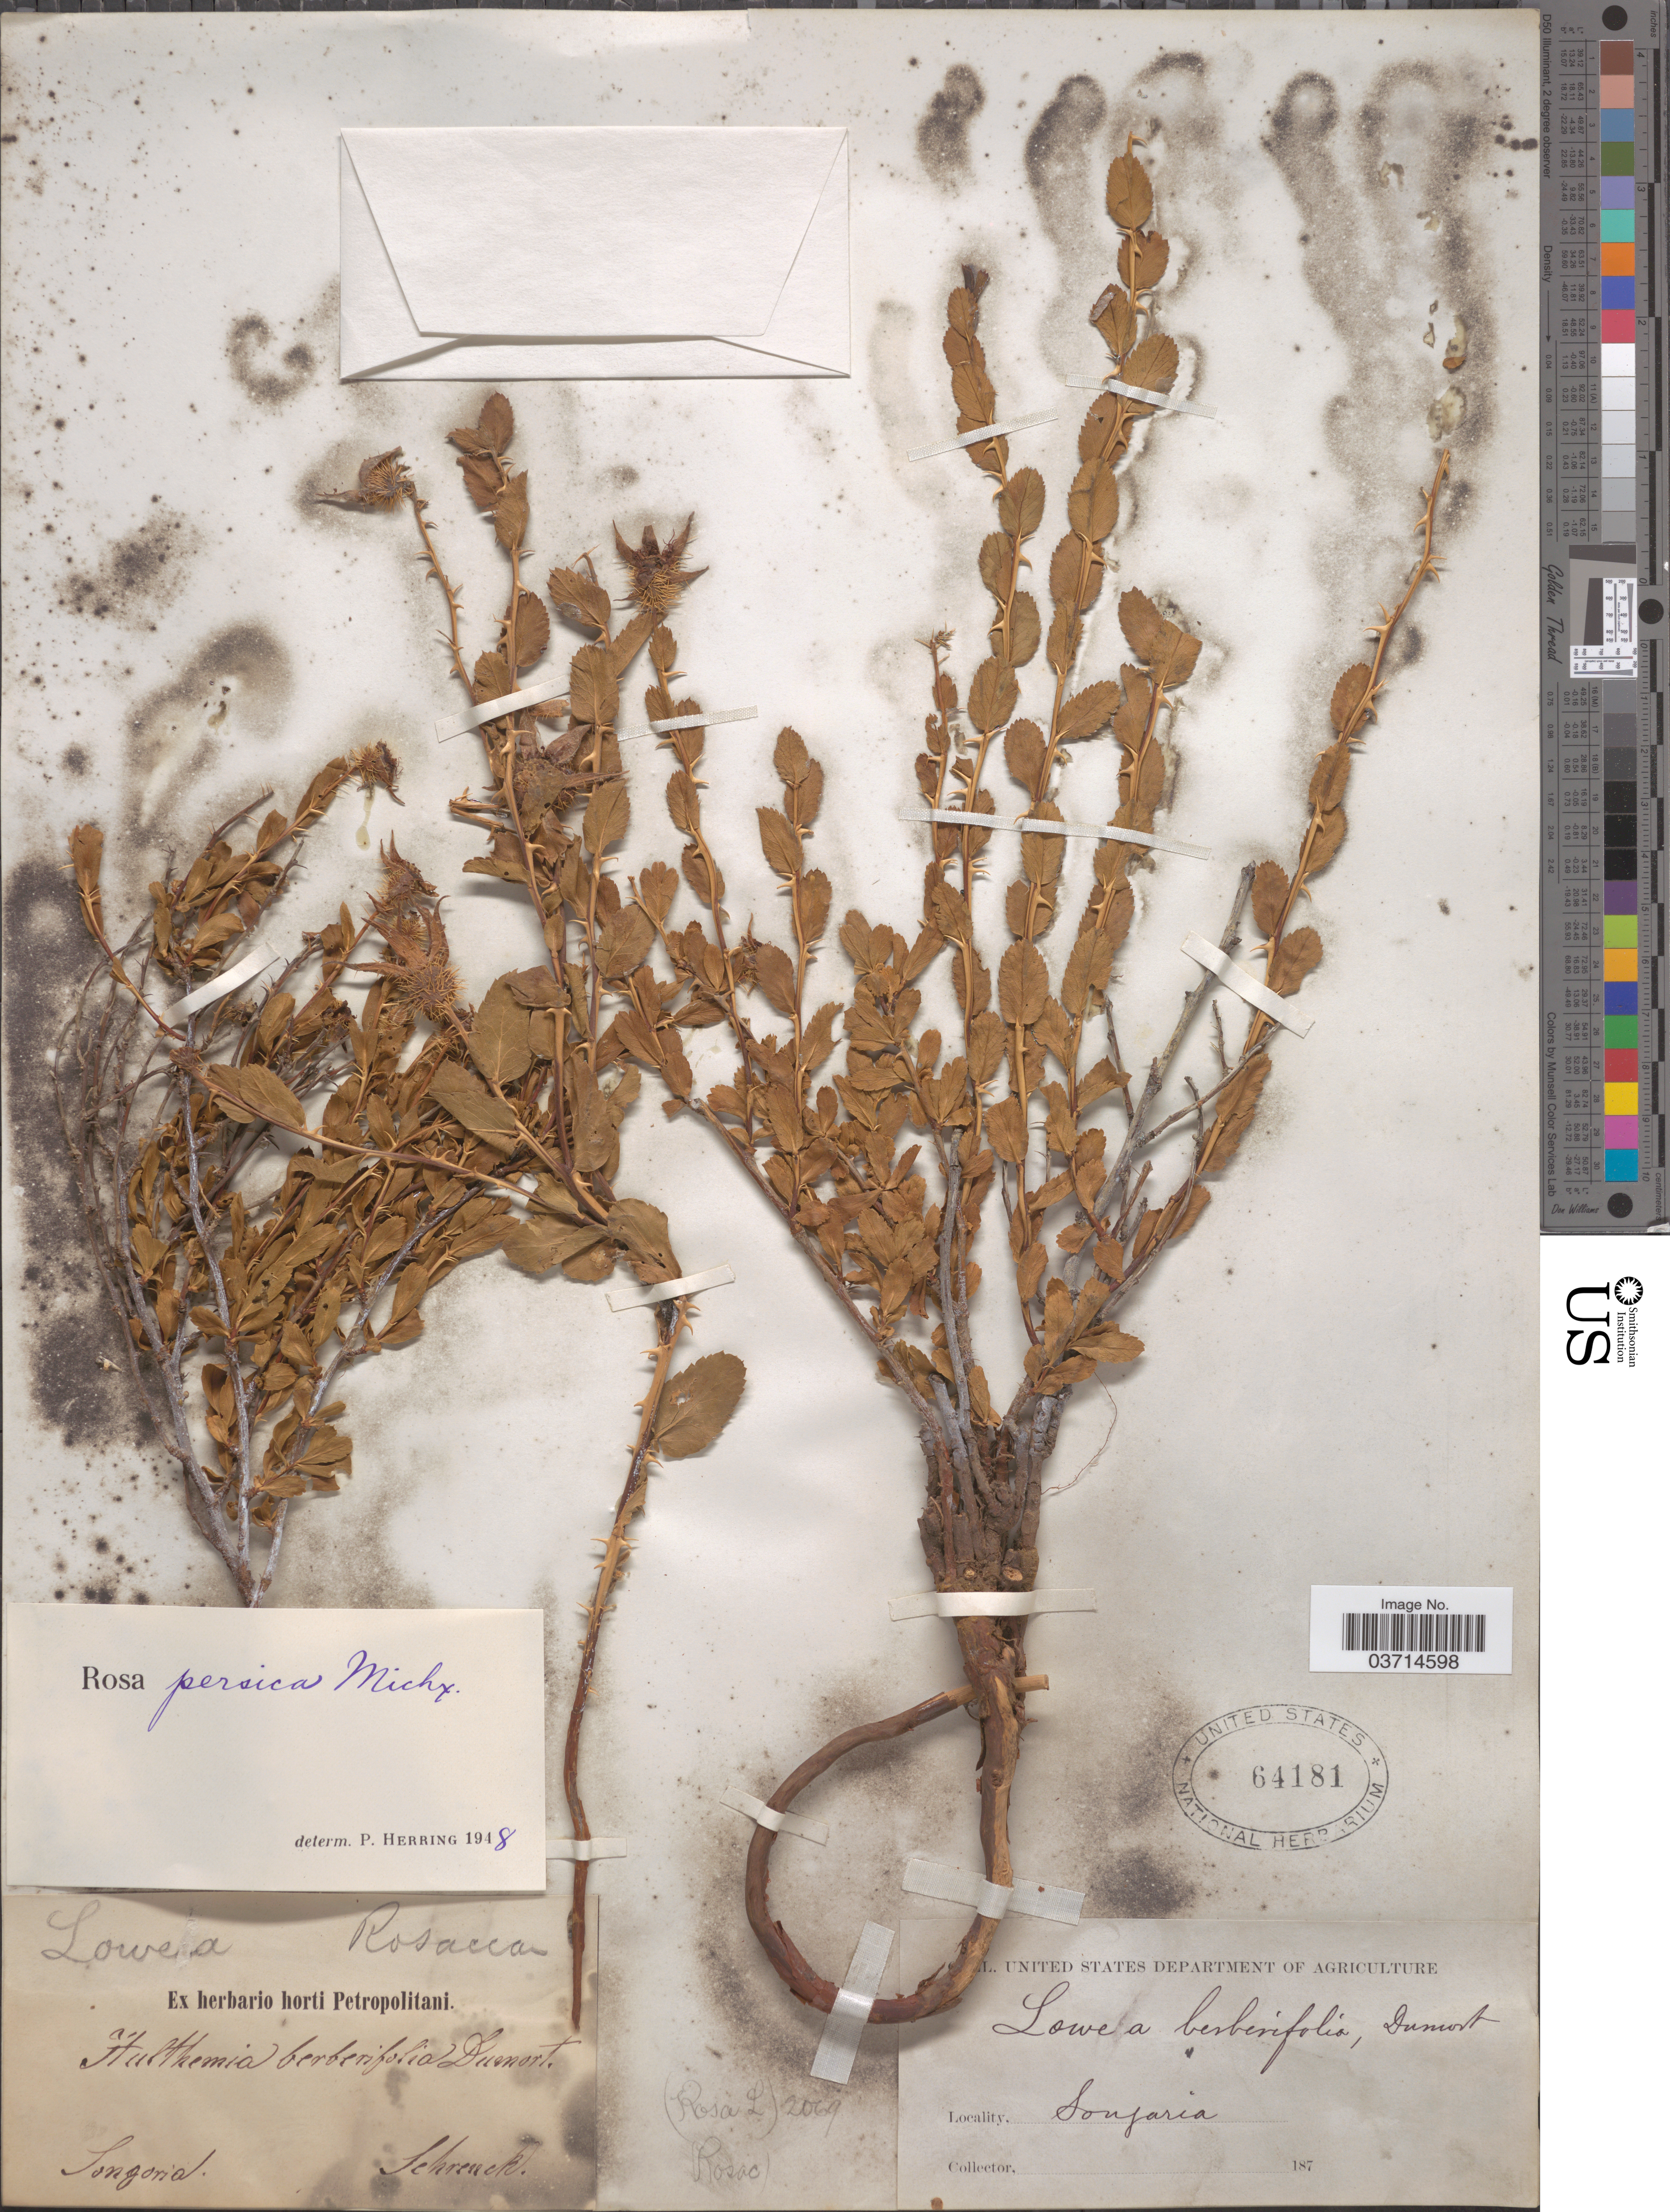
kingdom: Plantae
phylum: Tracheophyta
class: Magnoliopsida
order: Rosales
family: Rosaceae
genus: Rosa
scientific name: Rosa persica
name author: J.F. Gmel.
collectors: -- Schrenck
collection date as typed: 187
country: Kazakhstan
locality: Songaria.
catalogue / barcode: US 64181